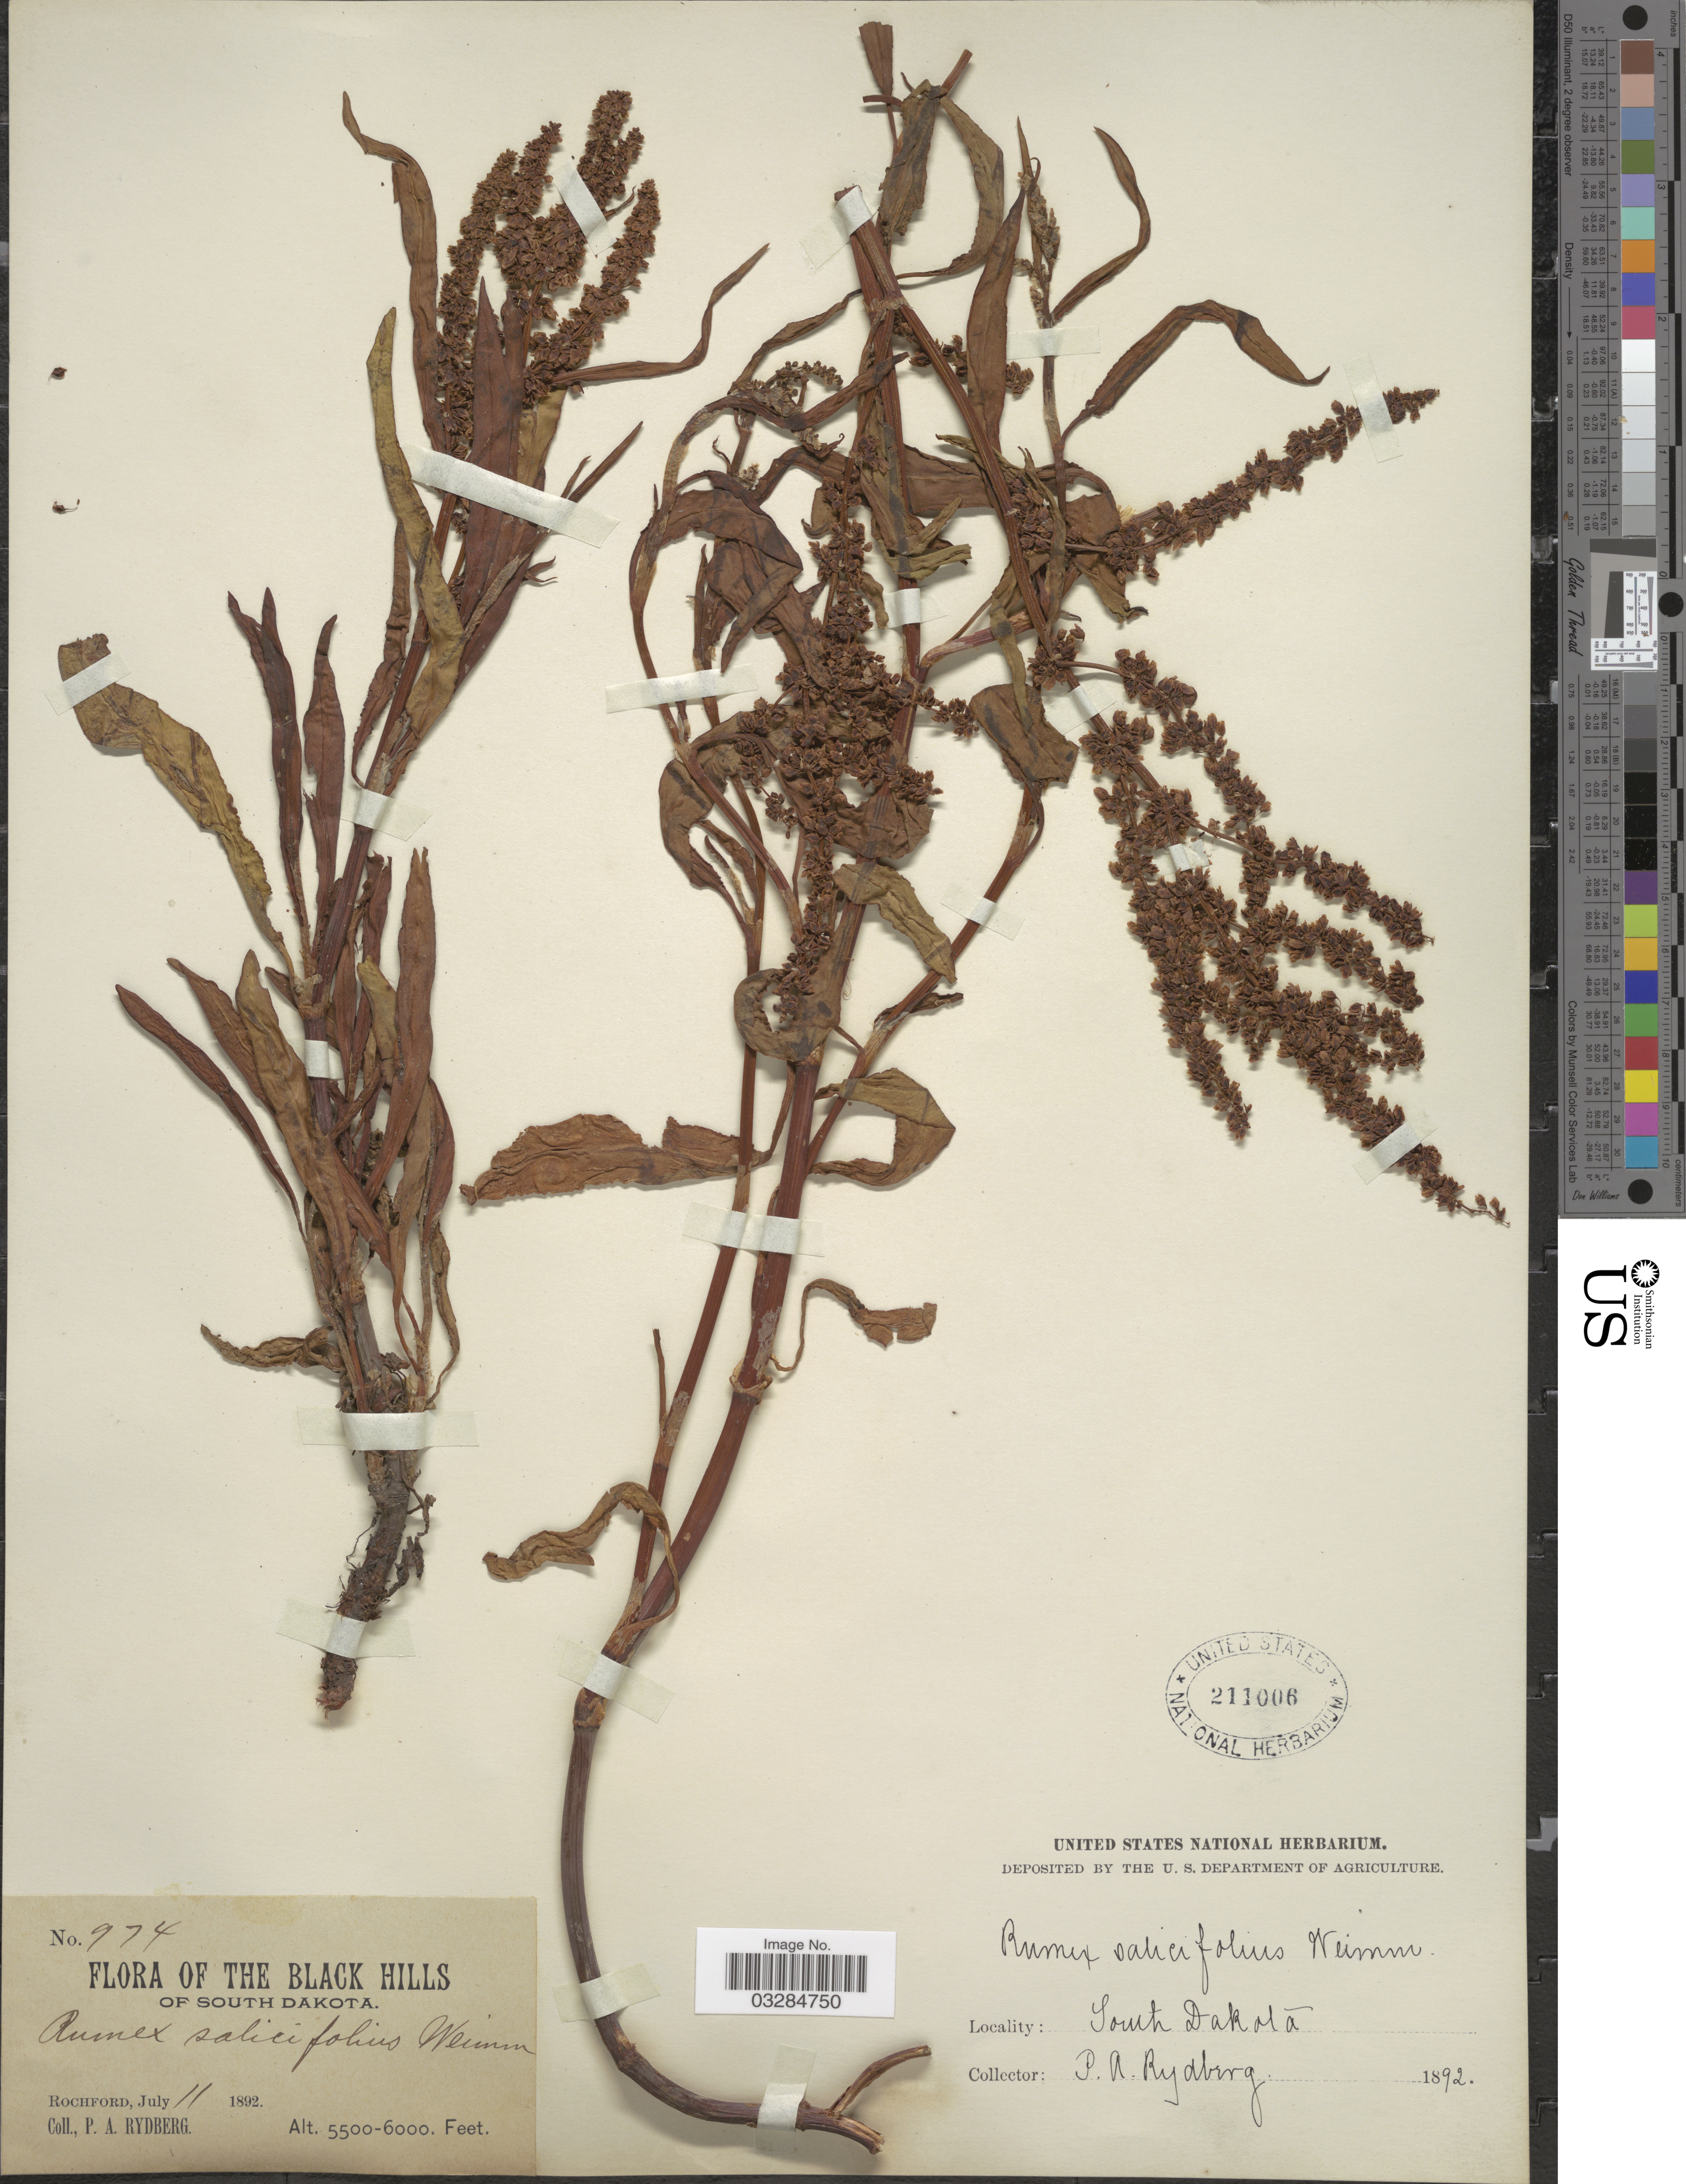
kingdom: Plantae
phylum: Tracheophyta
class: Magnoliopsida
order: Caryophyllales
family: Polygonaceae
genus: Rumex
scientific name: Rumex triangulivalvis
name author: (Danser) Rech. f.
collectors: P. A. Rydberg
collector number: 974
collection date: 1892-07-11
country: United States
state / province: South Dakota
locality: The Black Hills of South Dakota. Rochford.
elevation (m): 1676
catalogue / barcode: US 211006